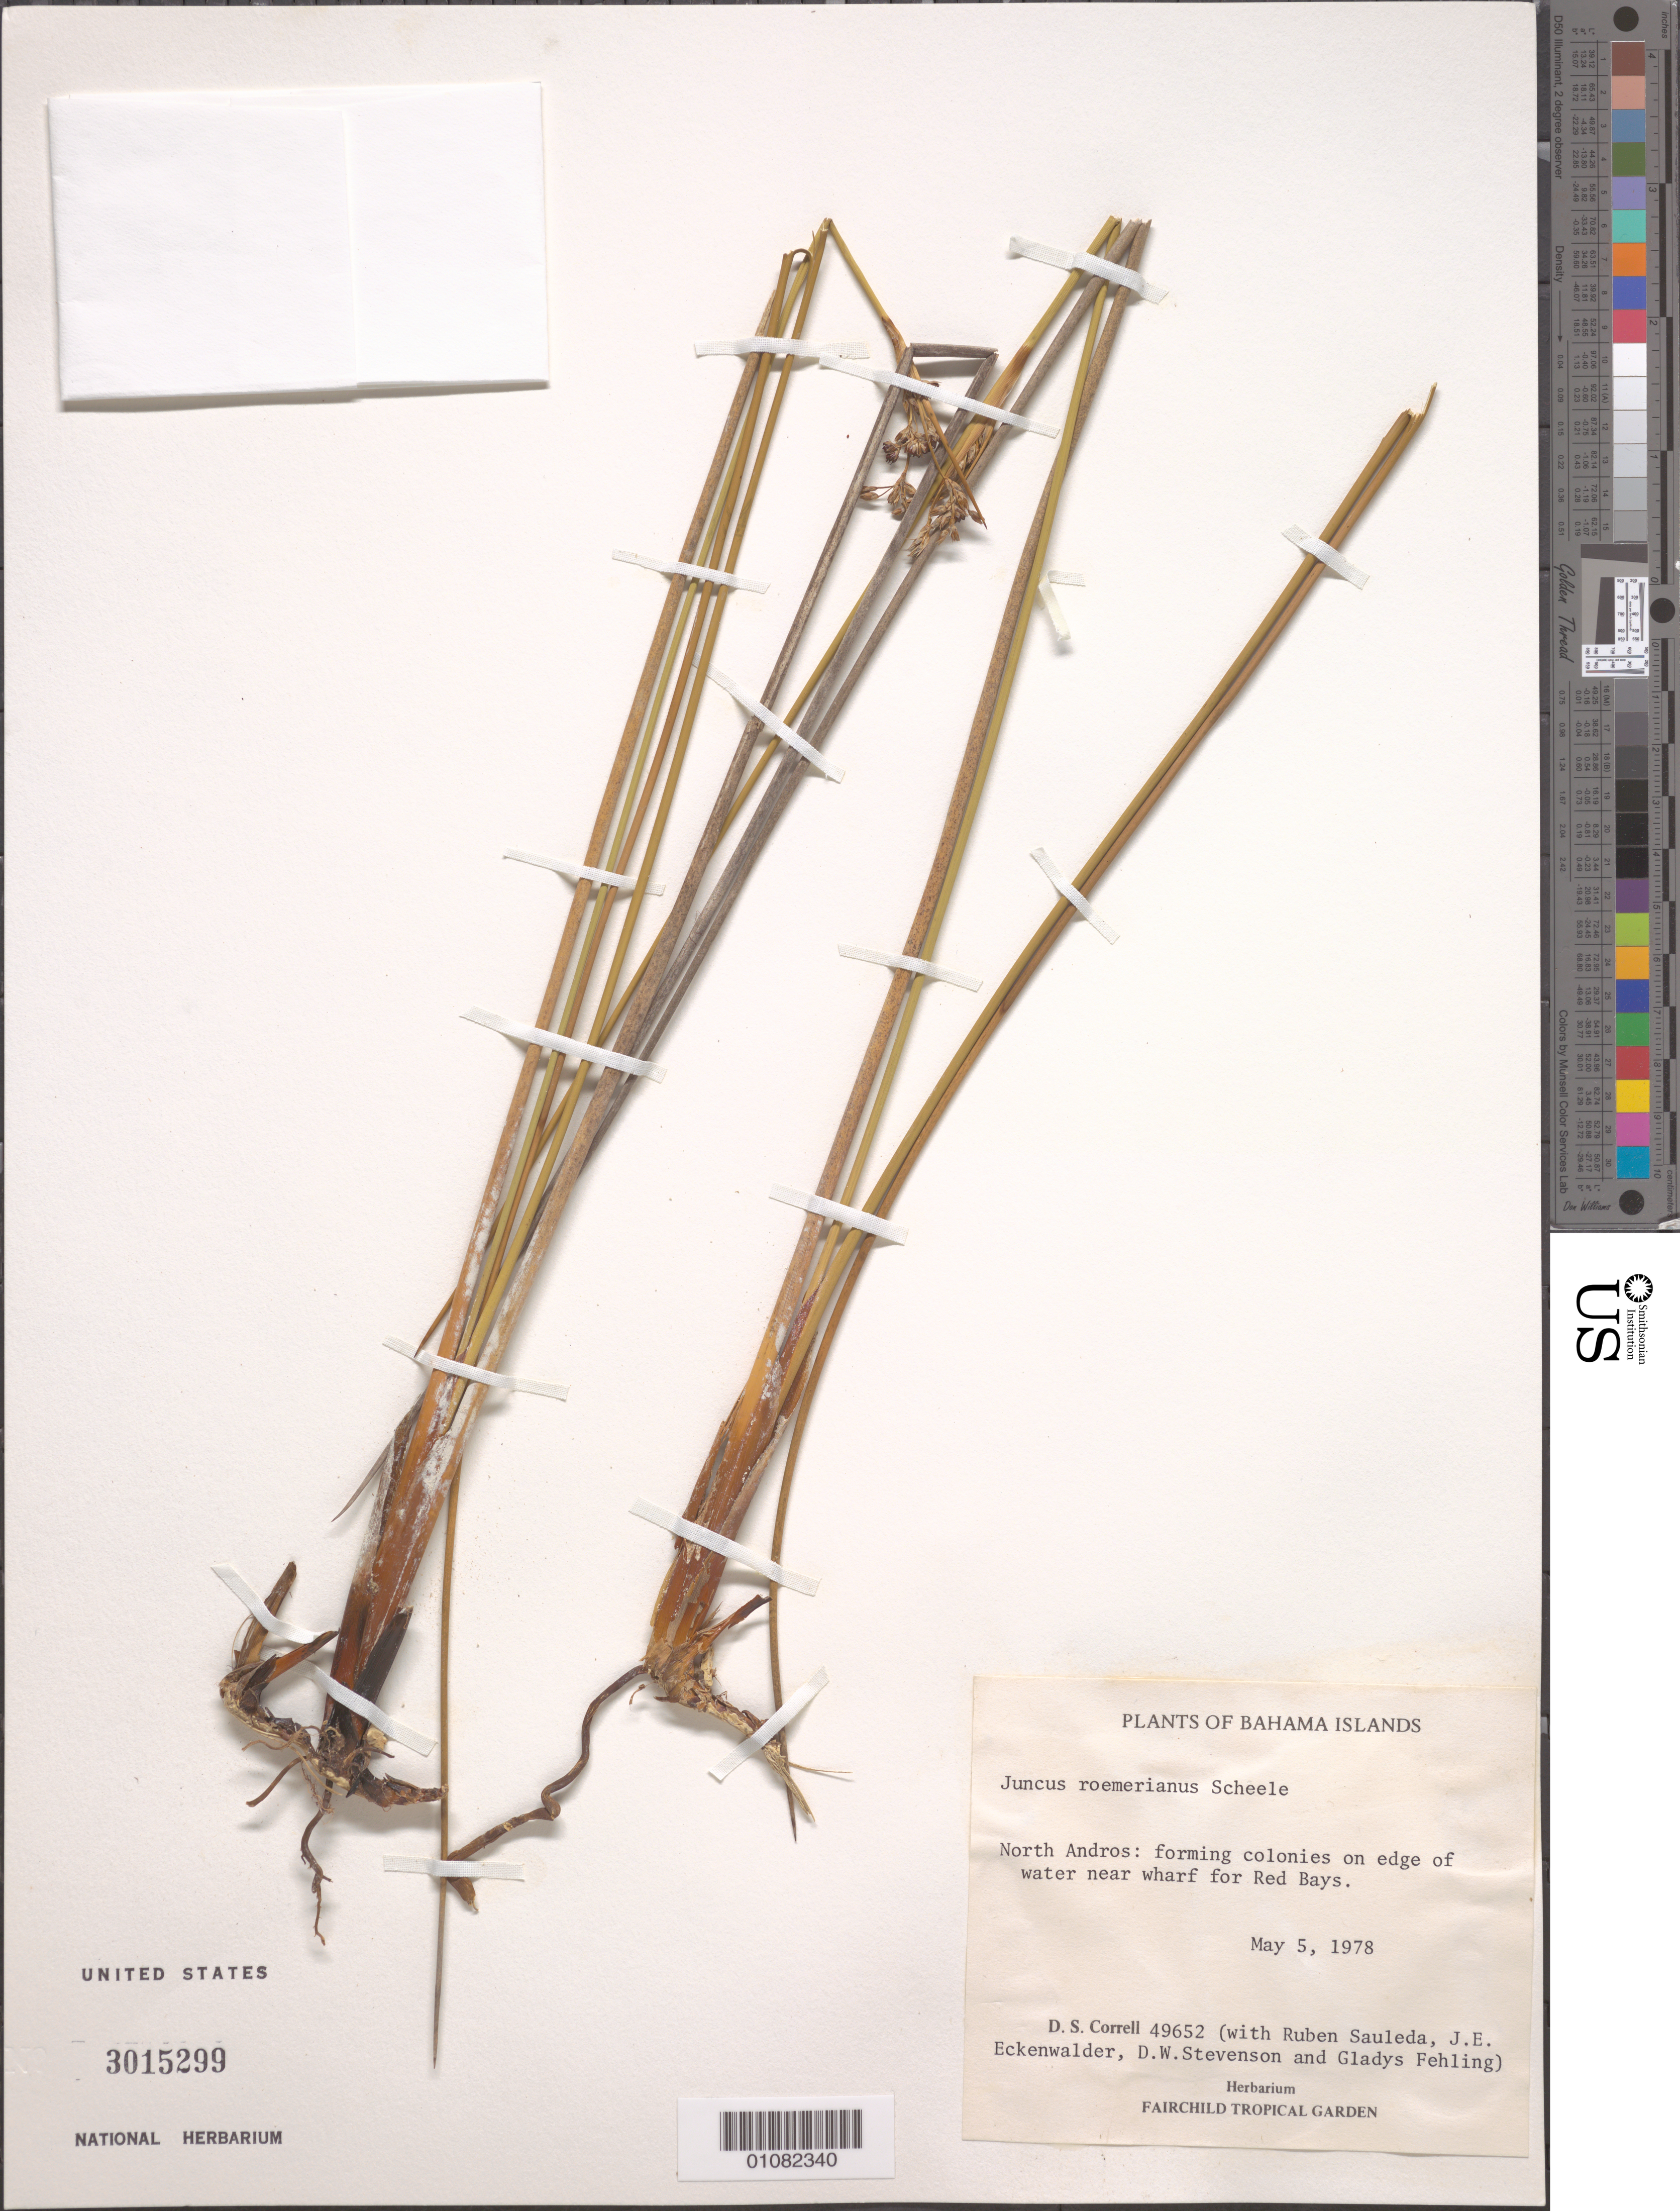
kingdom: Plantae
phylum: Tracheophyta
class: Liliopsida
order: Poales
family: Juncaceae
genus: Juncus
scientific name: Juncus roemerianus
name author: Scheele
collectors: D. S. Correll, R. Sauleda, J. Eckenwalder, D. W. Stevenson & G. Fehling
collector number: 49652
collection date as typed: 05 May 1978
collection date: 1978-05-05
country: Bahamas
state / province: North Andros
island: Andros I.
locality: near wharf for Red Bays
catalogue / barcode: US 3015299